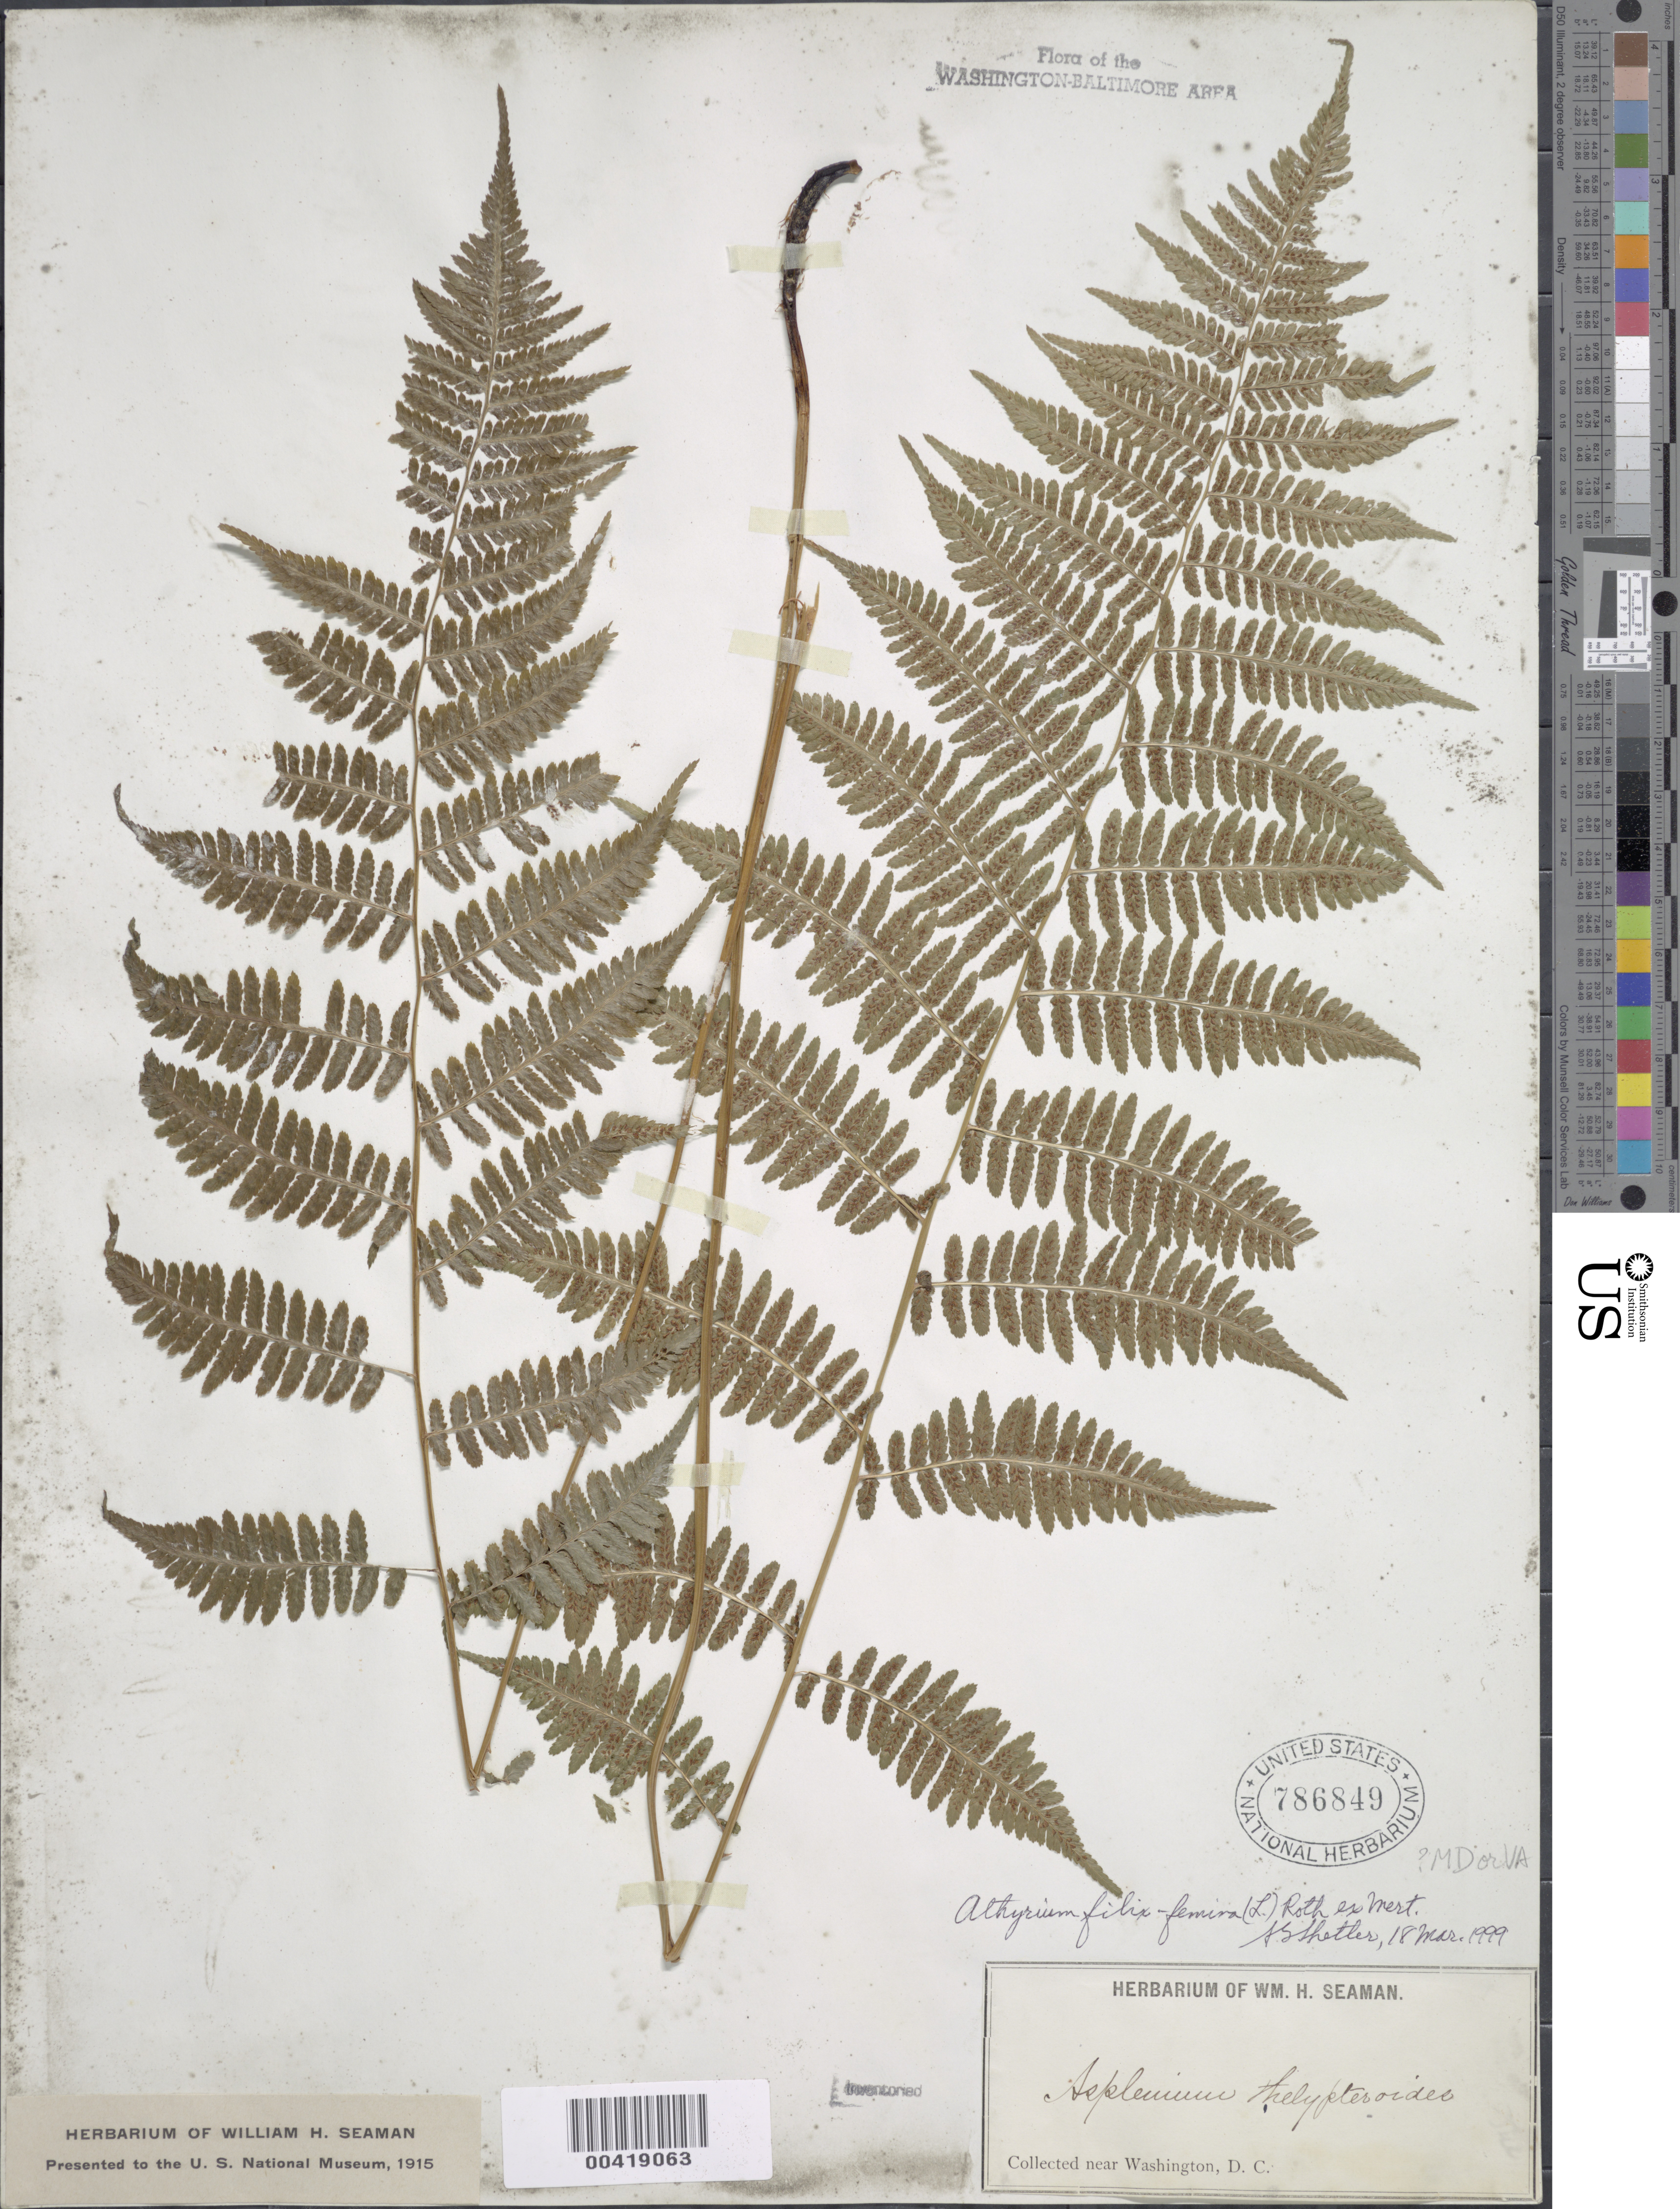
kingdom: Plantae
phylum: Tracheophyta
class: Polypodiopsida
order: Polypodiales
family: Athyriaceae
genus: Athyrium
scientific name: Athyrium filix-femina var. asplenioides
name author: (Michx.) Farw.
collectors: W. Seaman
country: United States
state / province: District of Columbia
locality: Washington DC area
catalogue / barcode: US 786849